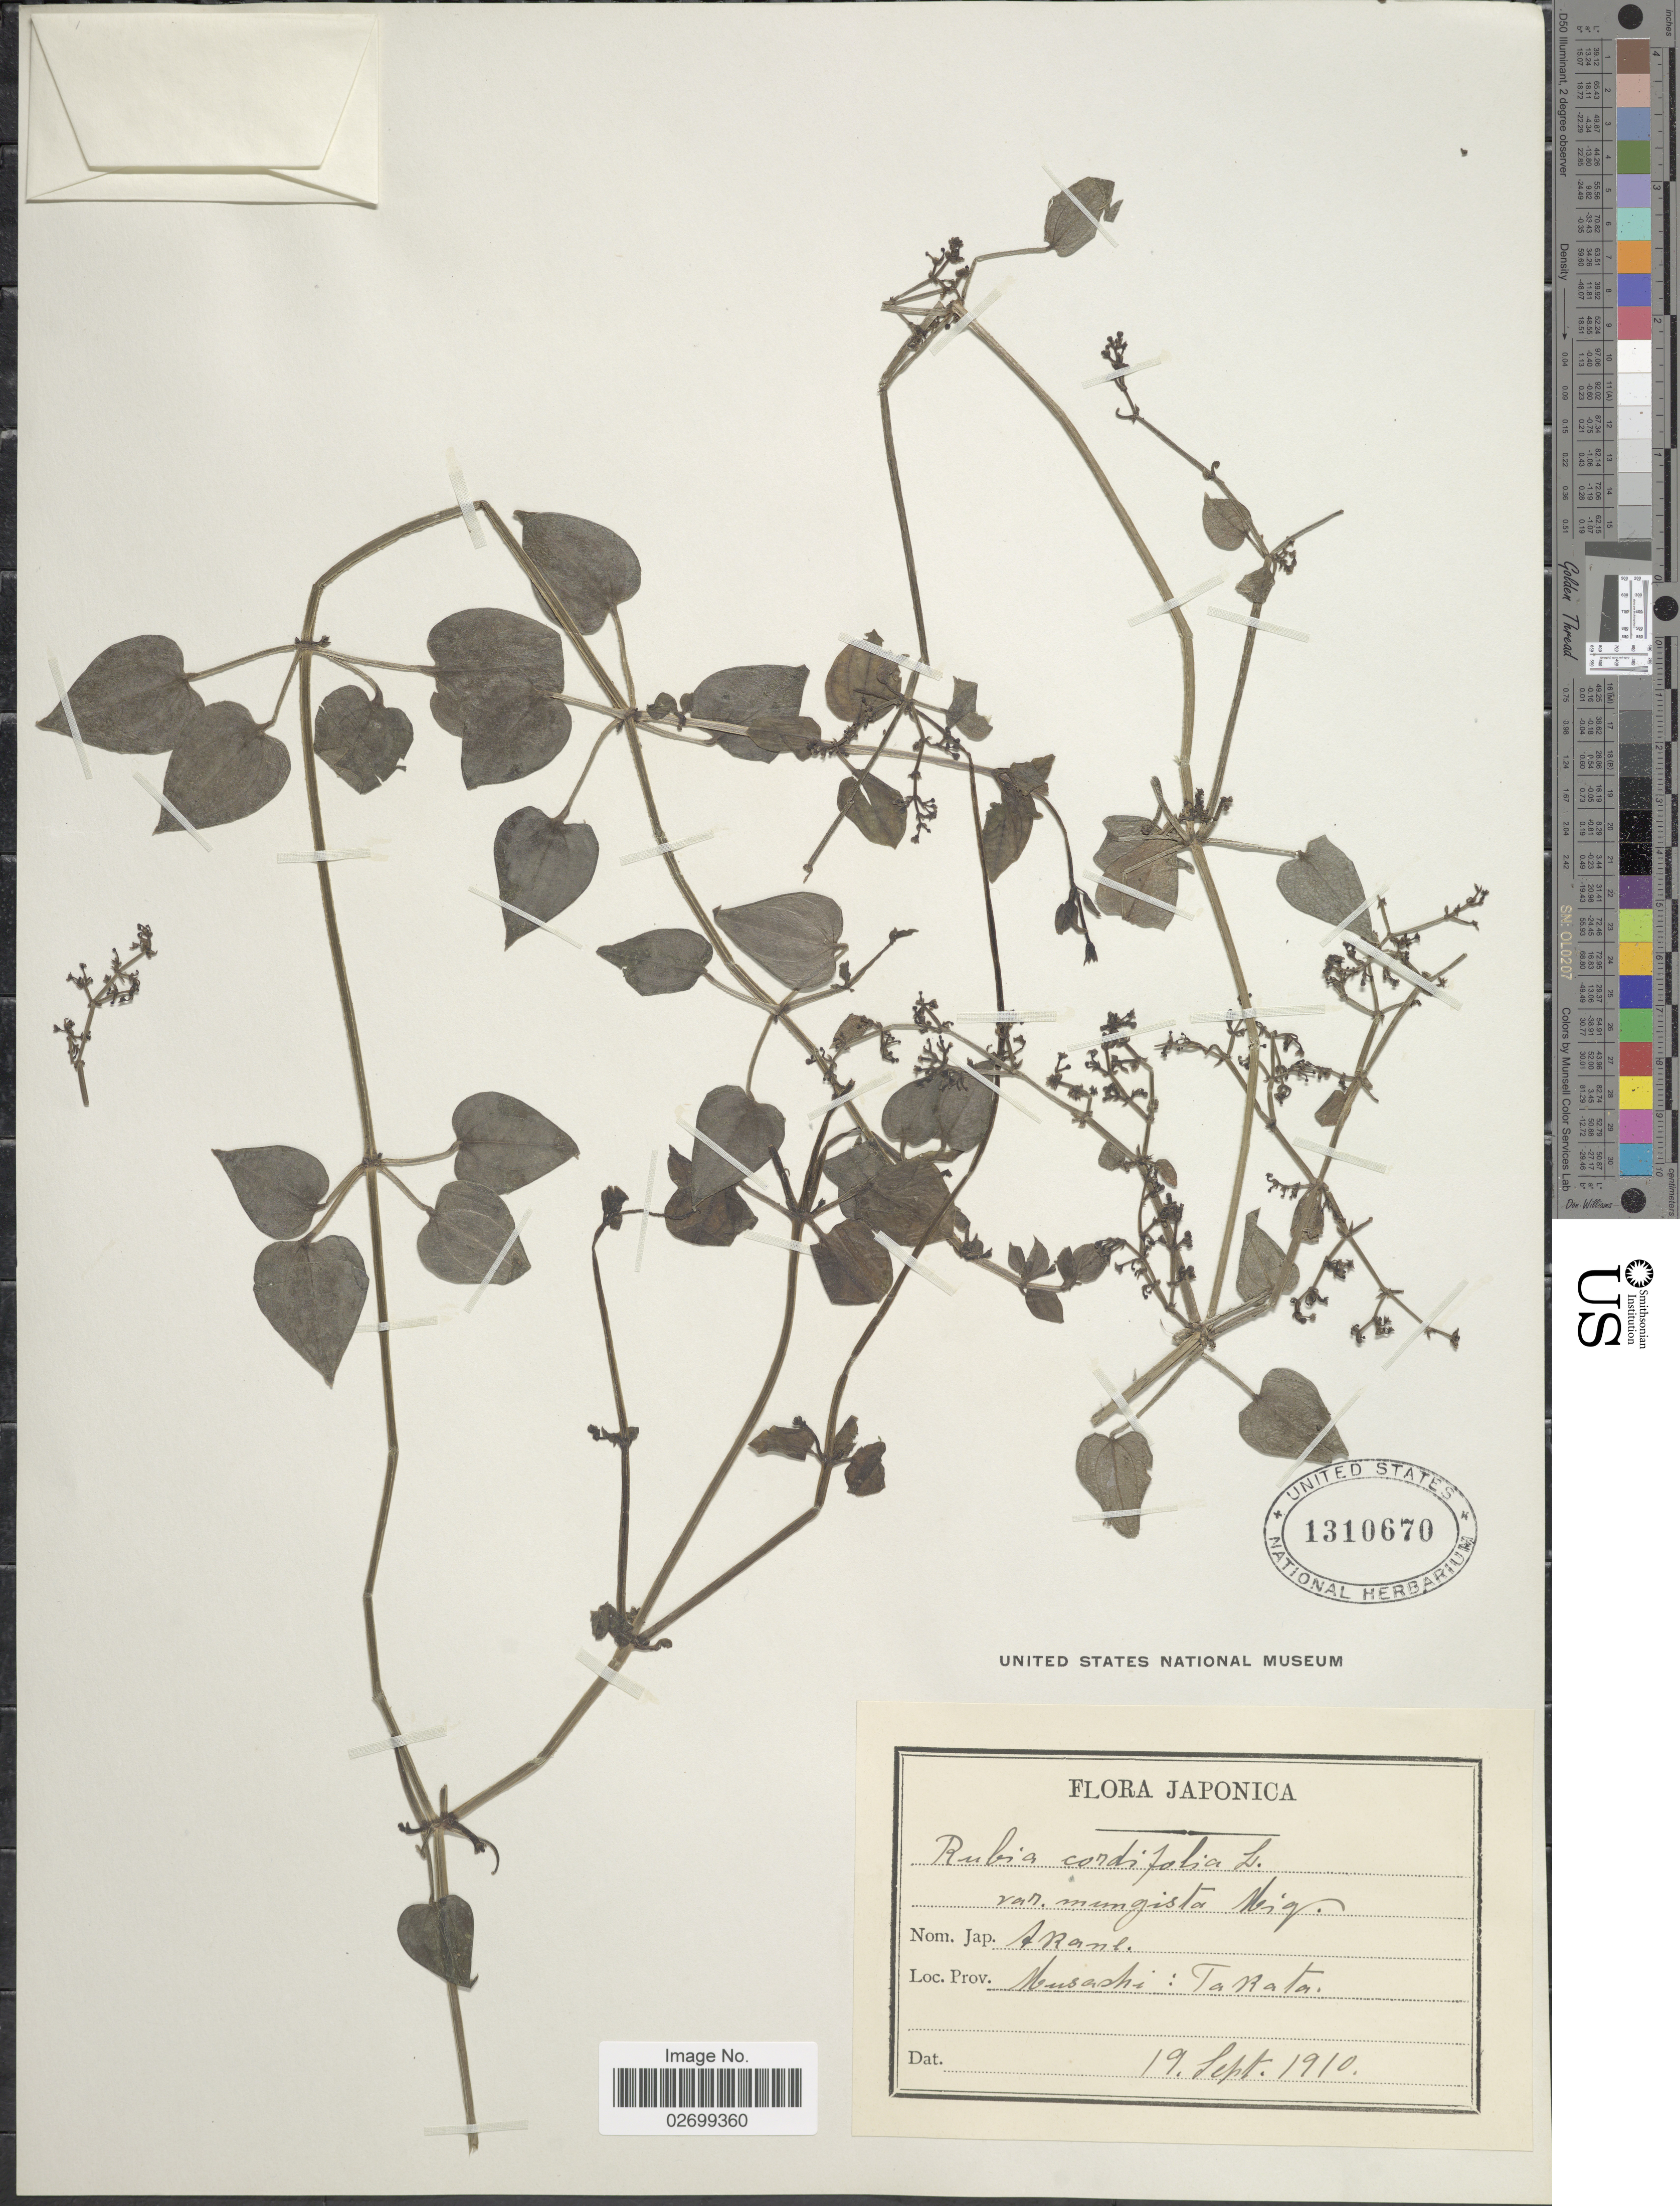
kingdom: Plantae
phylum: Tracheophyta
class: Magnoliopsida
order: Gentianales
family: Rubiaceae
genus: Rubia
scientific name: Rubia akane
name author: Nakai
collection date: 1910-09-19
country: Japan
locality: Musashi: Takata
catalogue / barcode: US 1310670